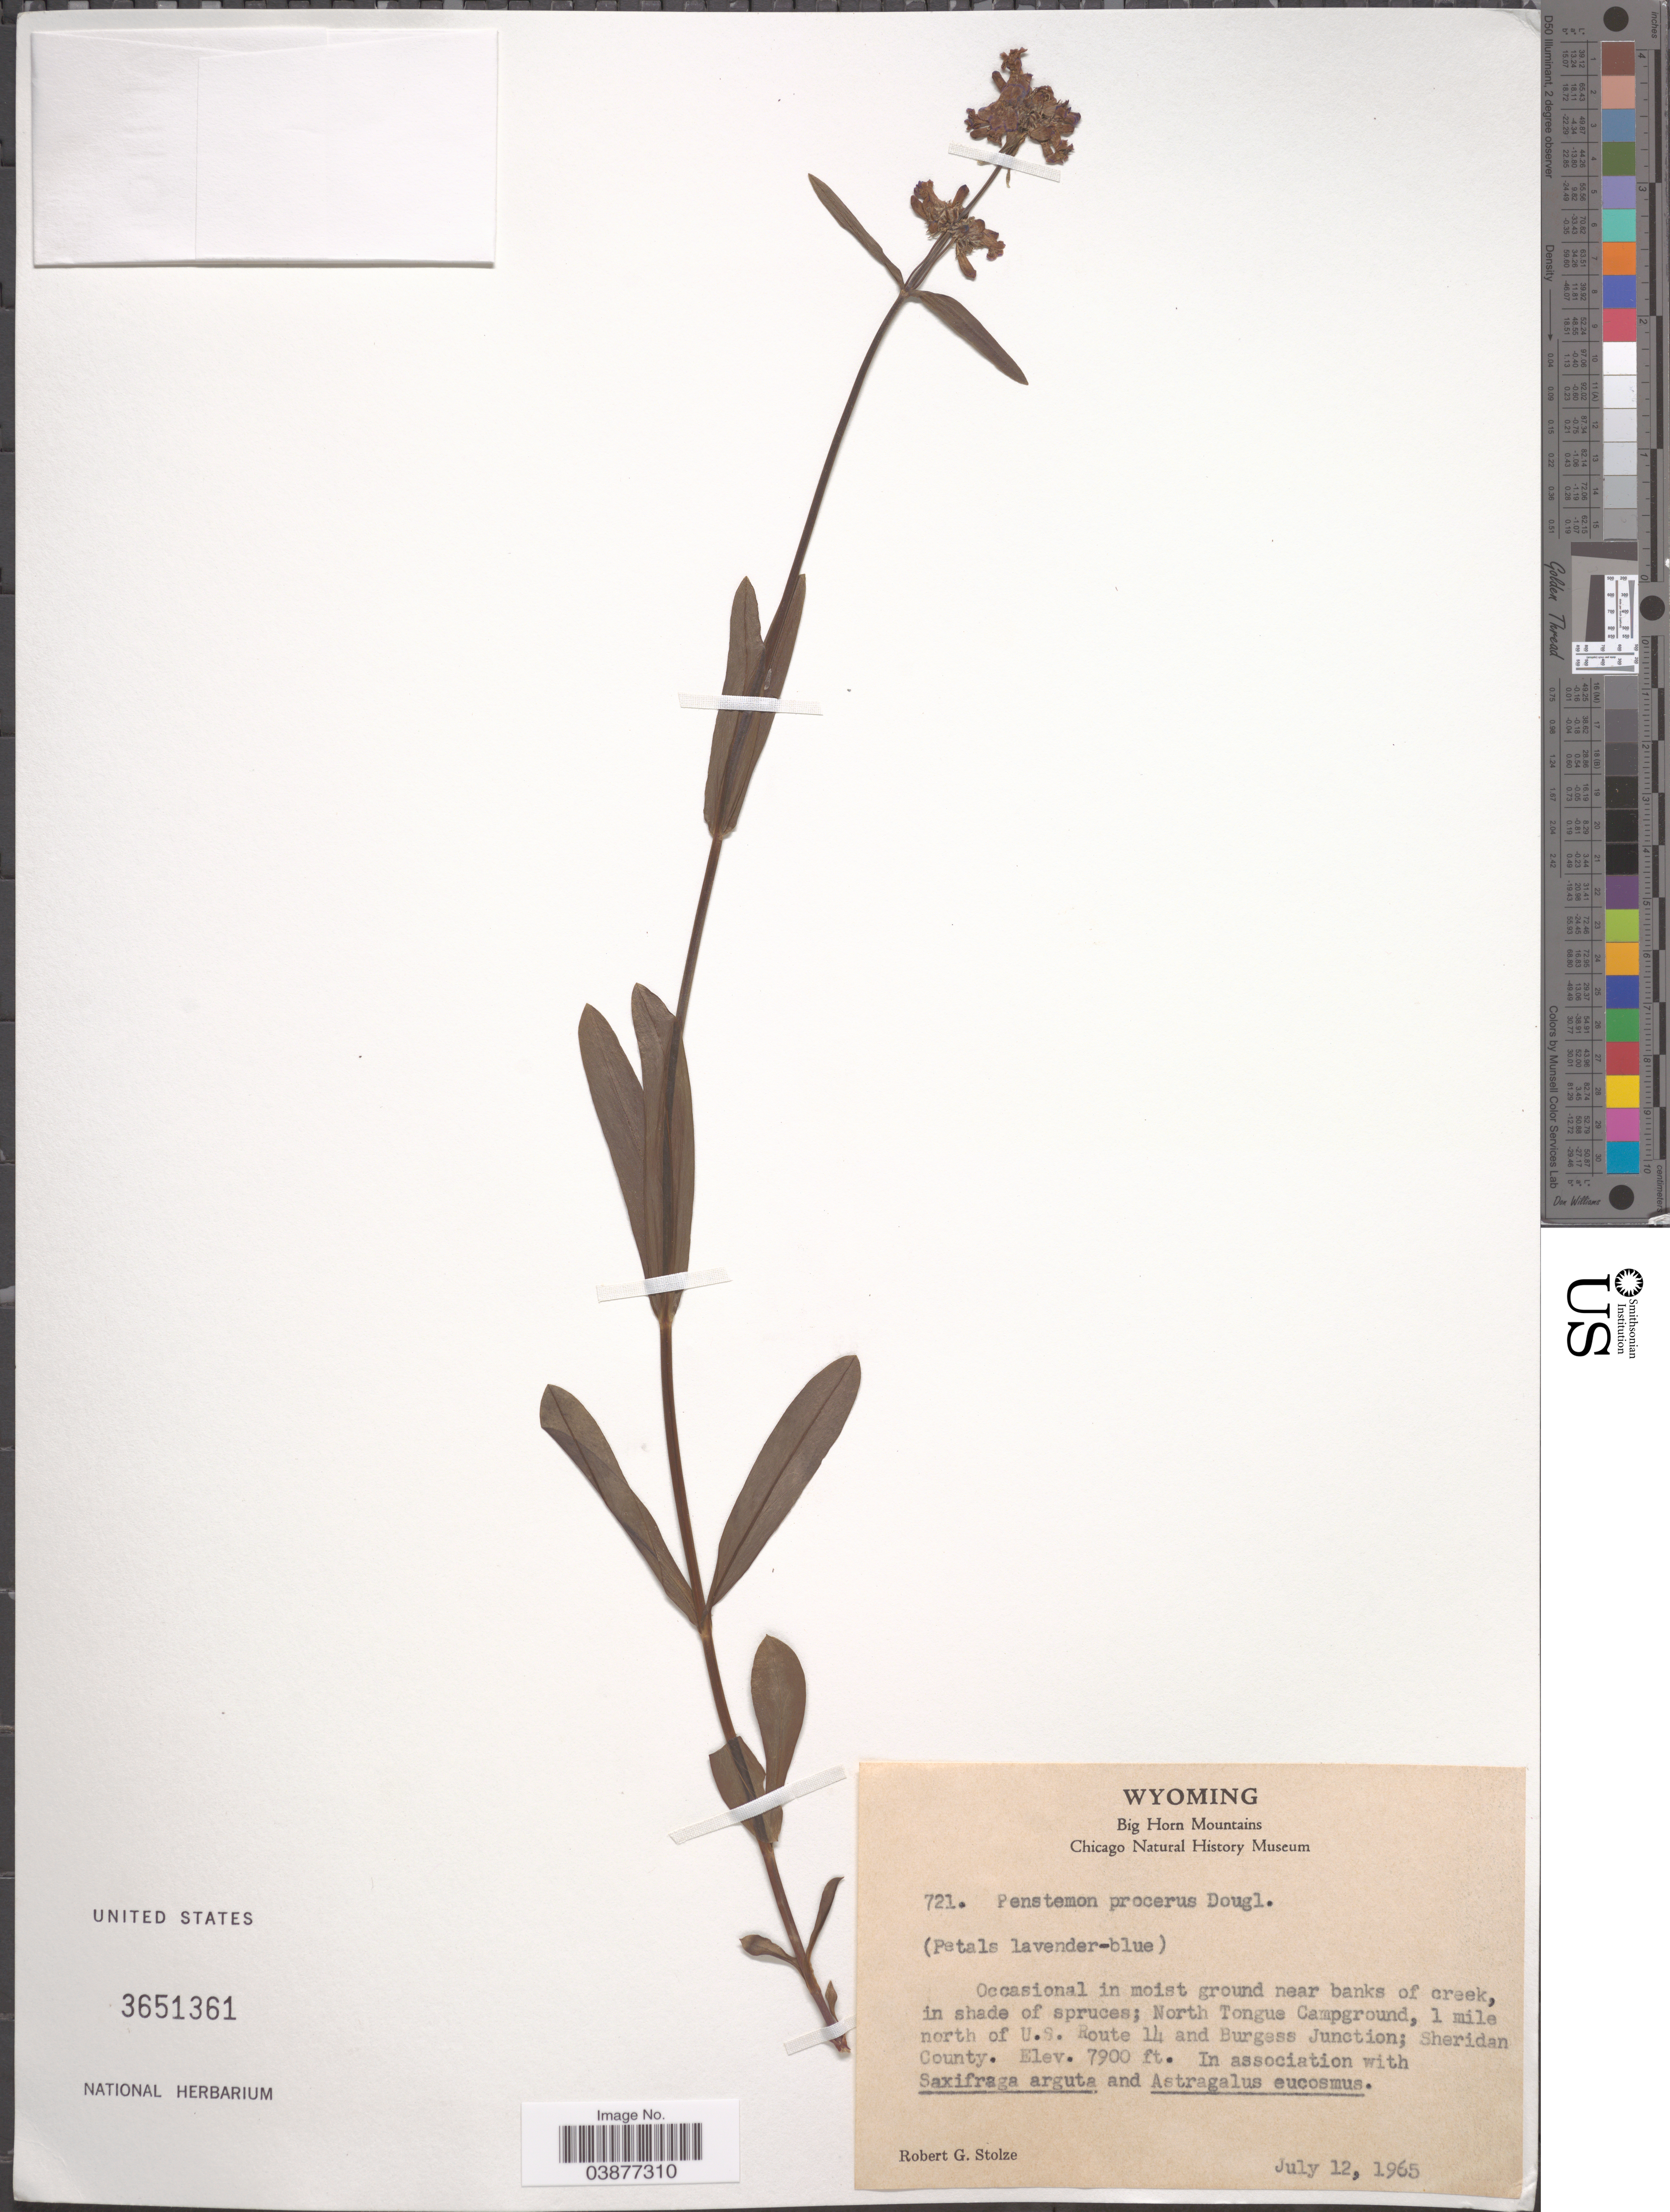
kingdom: Plantae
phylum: Tracheophyta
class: Magnoliopsida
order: Lamiales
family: Plantaginaceae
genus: Penstemon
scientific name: Penstemon procerus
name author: Douglas ex Graham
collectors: R. G. Stolze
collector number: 721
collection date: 1965-07-12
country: United States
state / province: Wyoming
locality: Big Horn Mountains. Occasional in moist ground near banks of creek, in shad of sprucesl North Tongus Campground, 1 miles north of U.S. Route 14 and Burgess Junction; Sheridan County.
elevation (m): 2408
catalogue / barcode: US 3651361